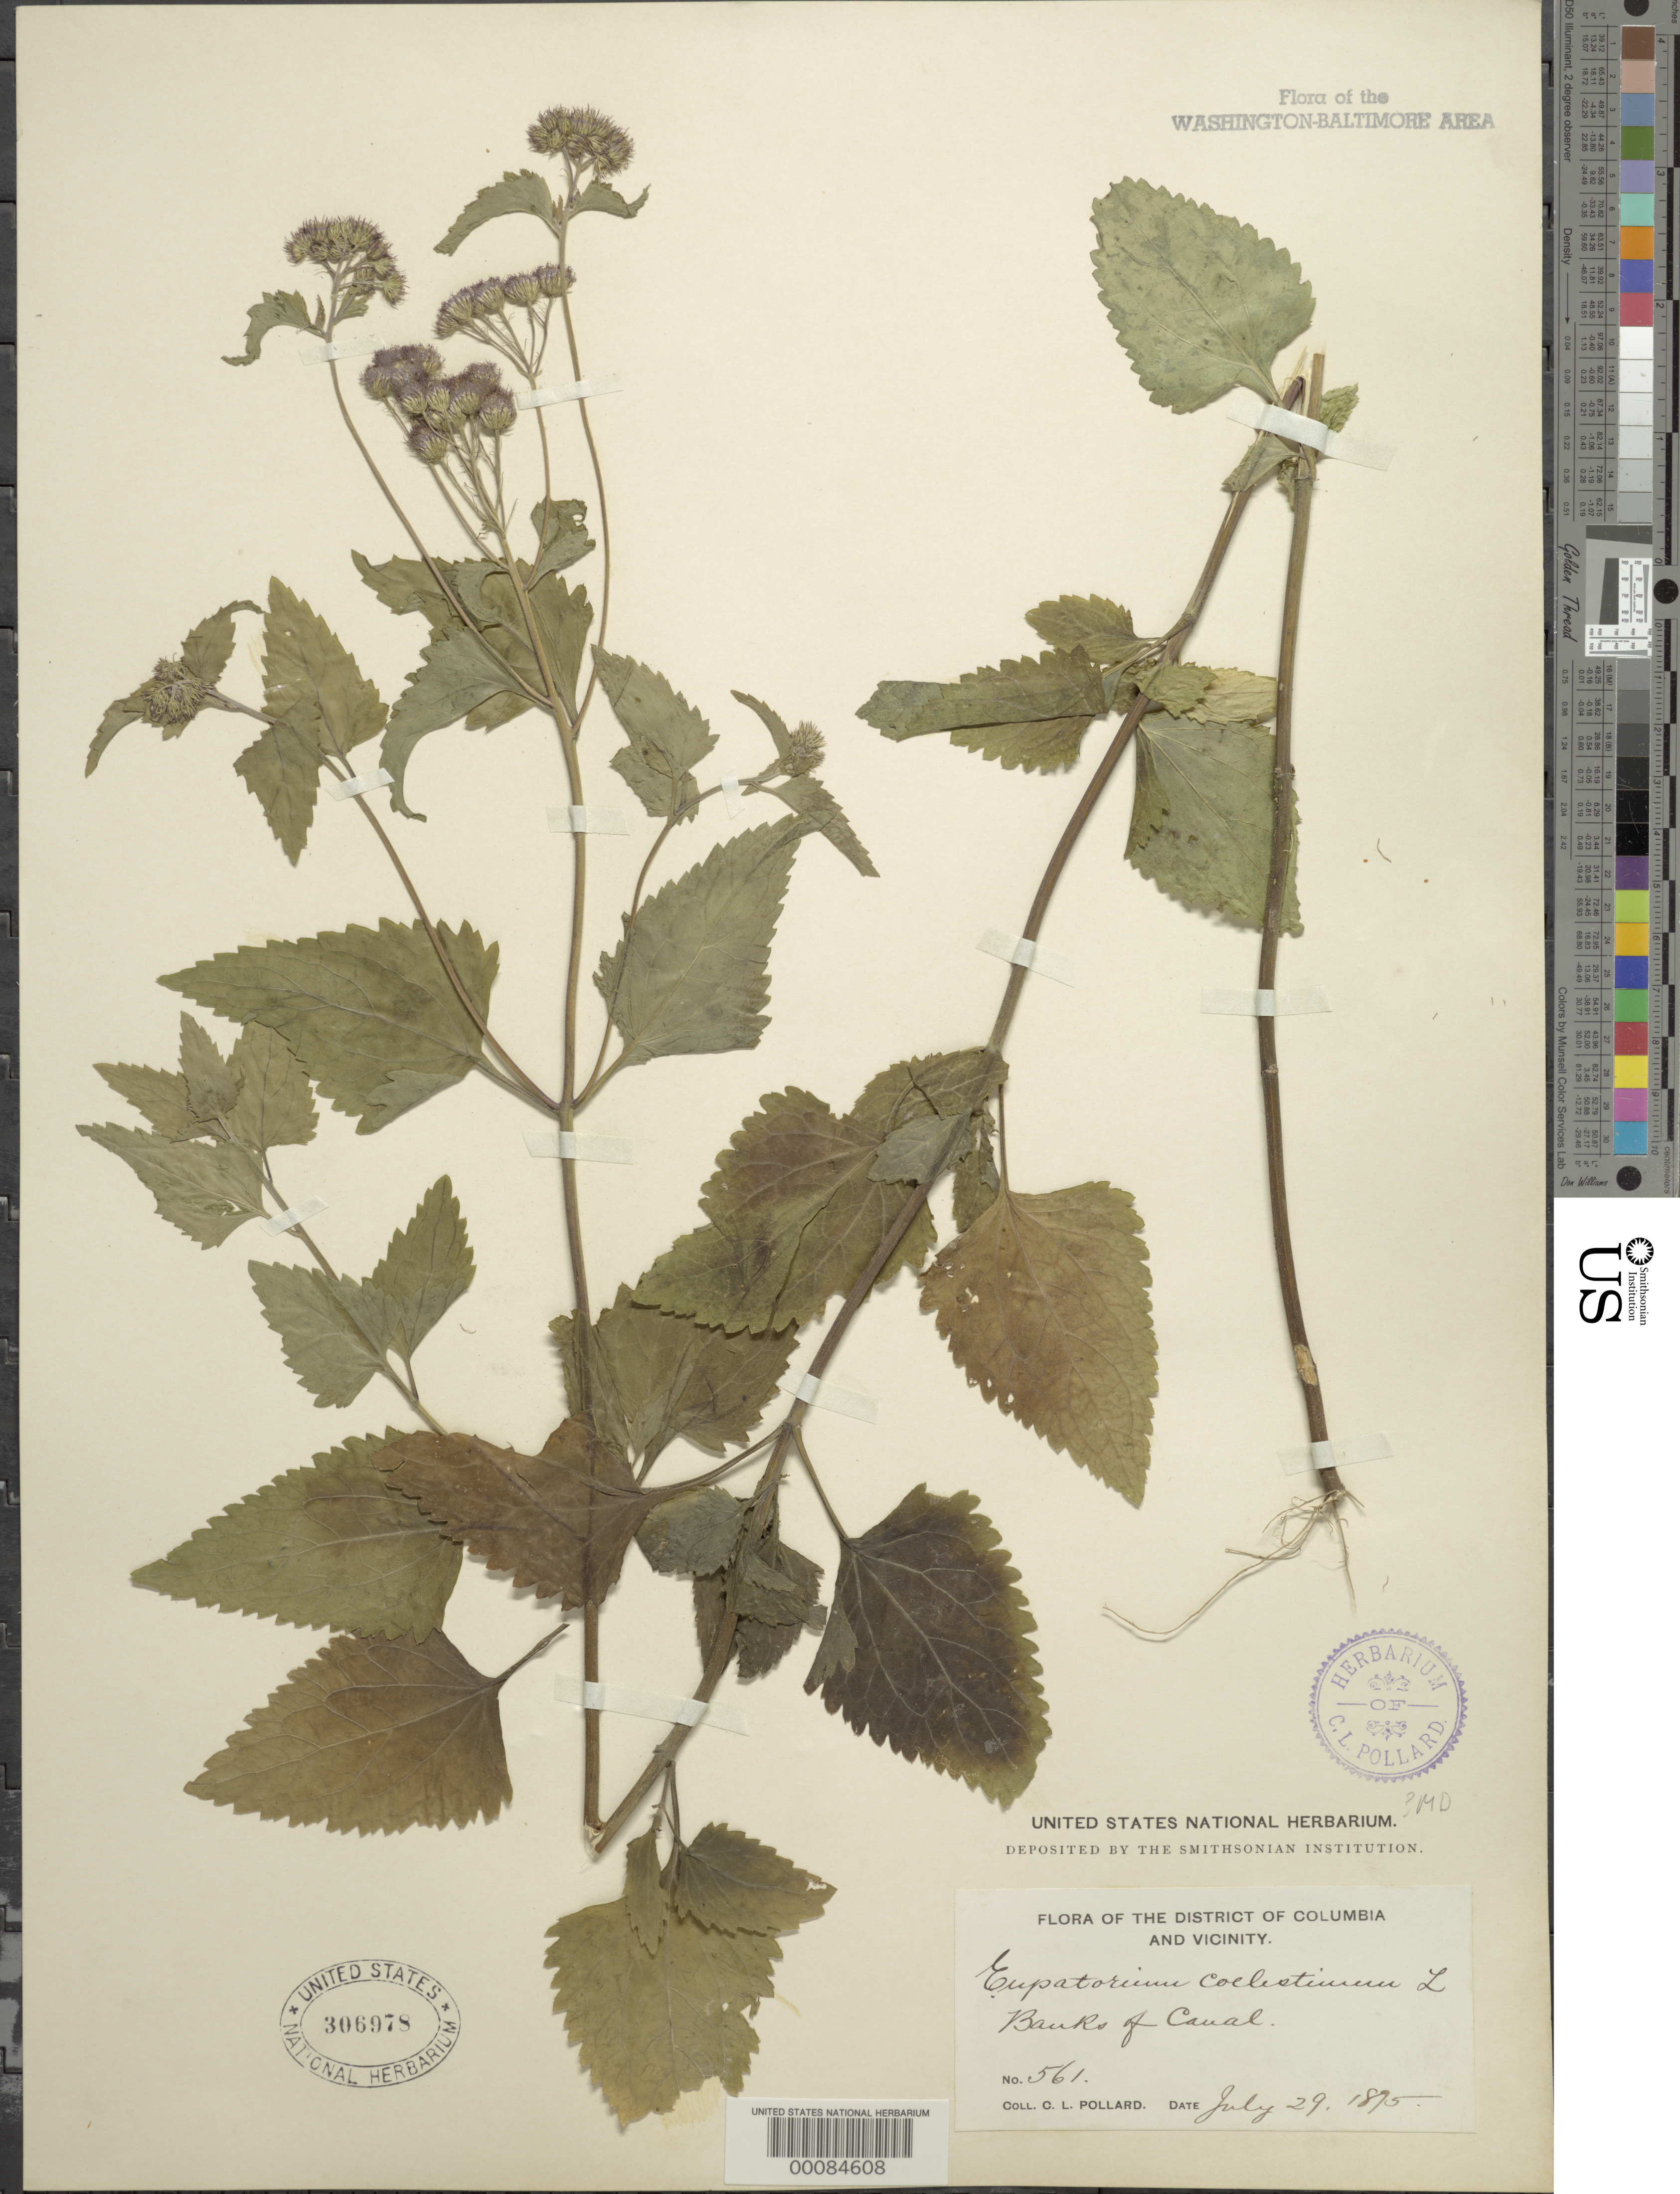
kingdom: Plantae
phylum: Tracheophyta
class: Magnoliopsida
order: Asterales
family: Asteraceae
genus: Conoclinium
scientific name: Conoclinium coelestinum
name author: (L.) DC.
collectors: C. L. Pollard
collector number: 561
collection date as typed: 29 Jul 1895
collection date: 1895-07-29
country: United States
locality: Canal Banks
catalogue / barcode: US 306978